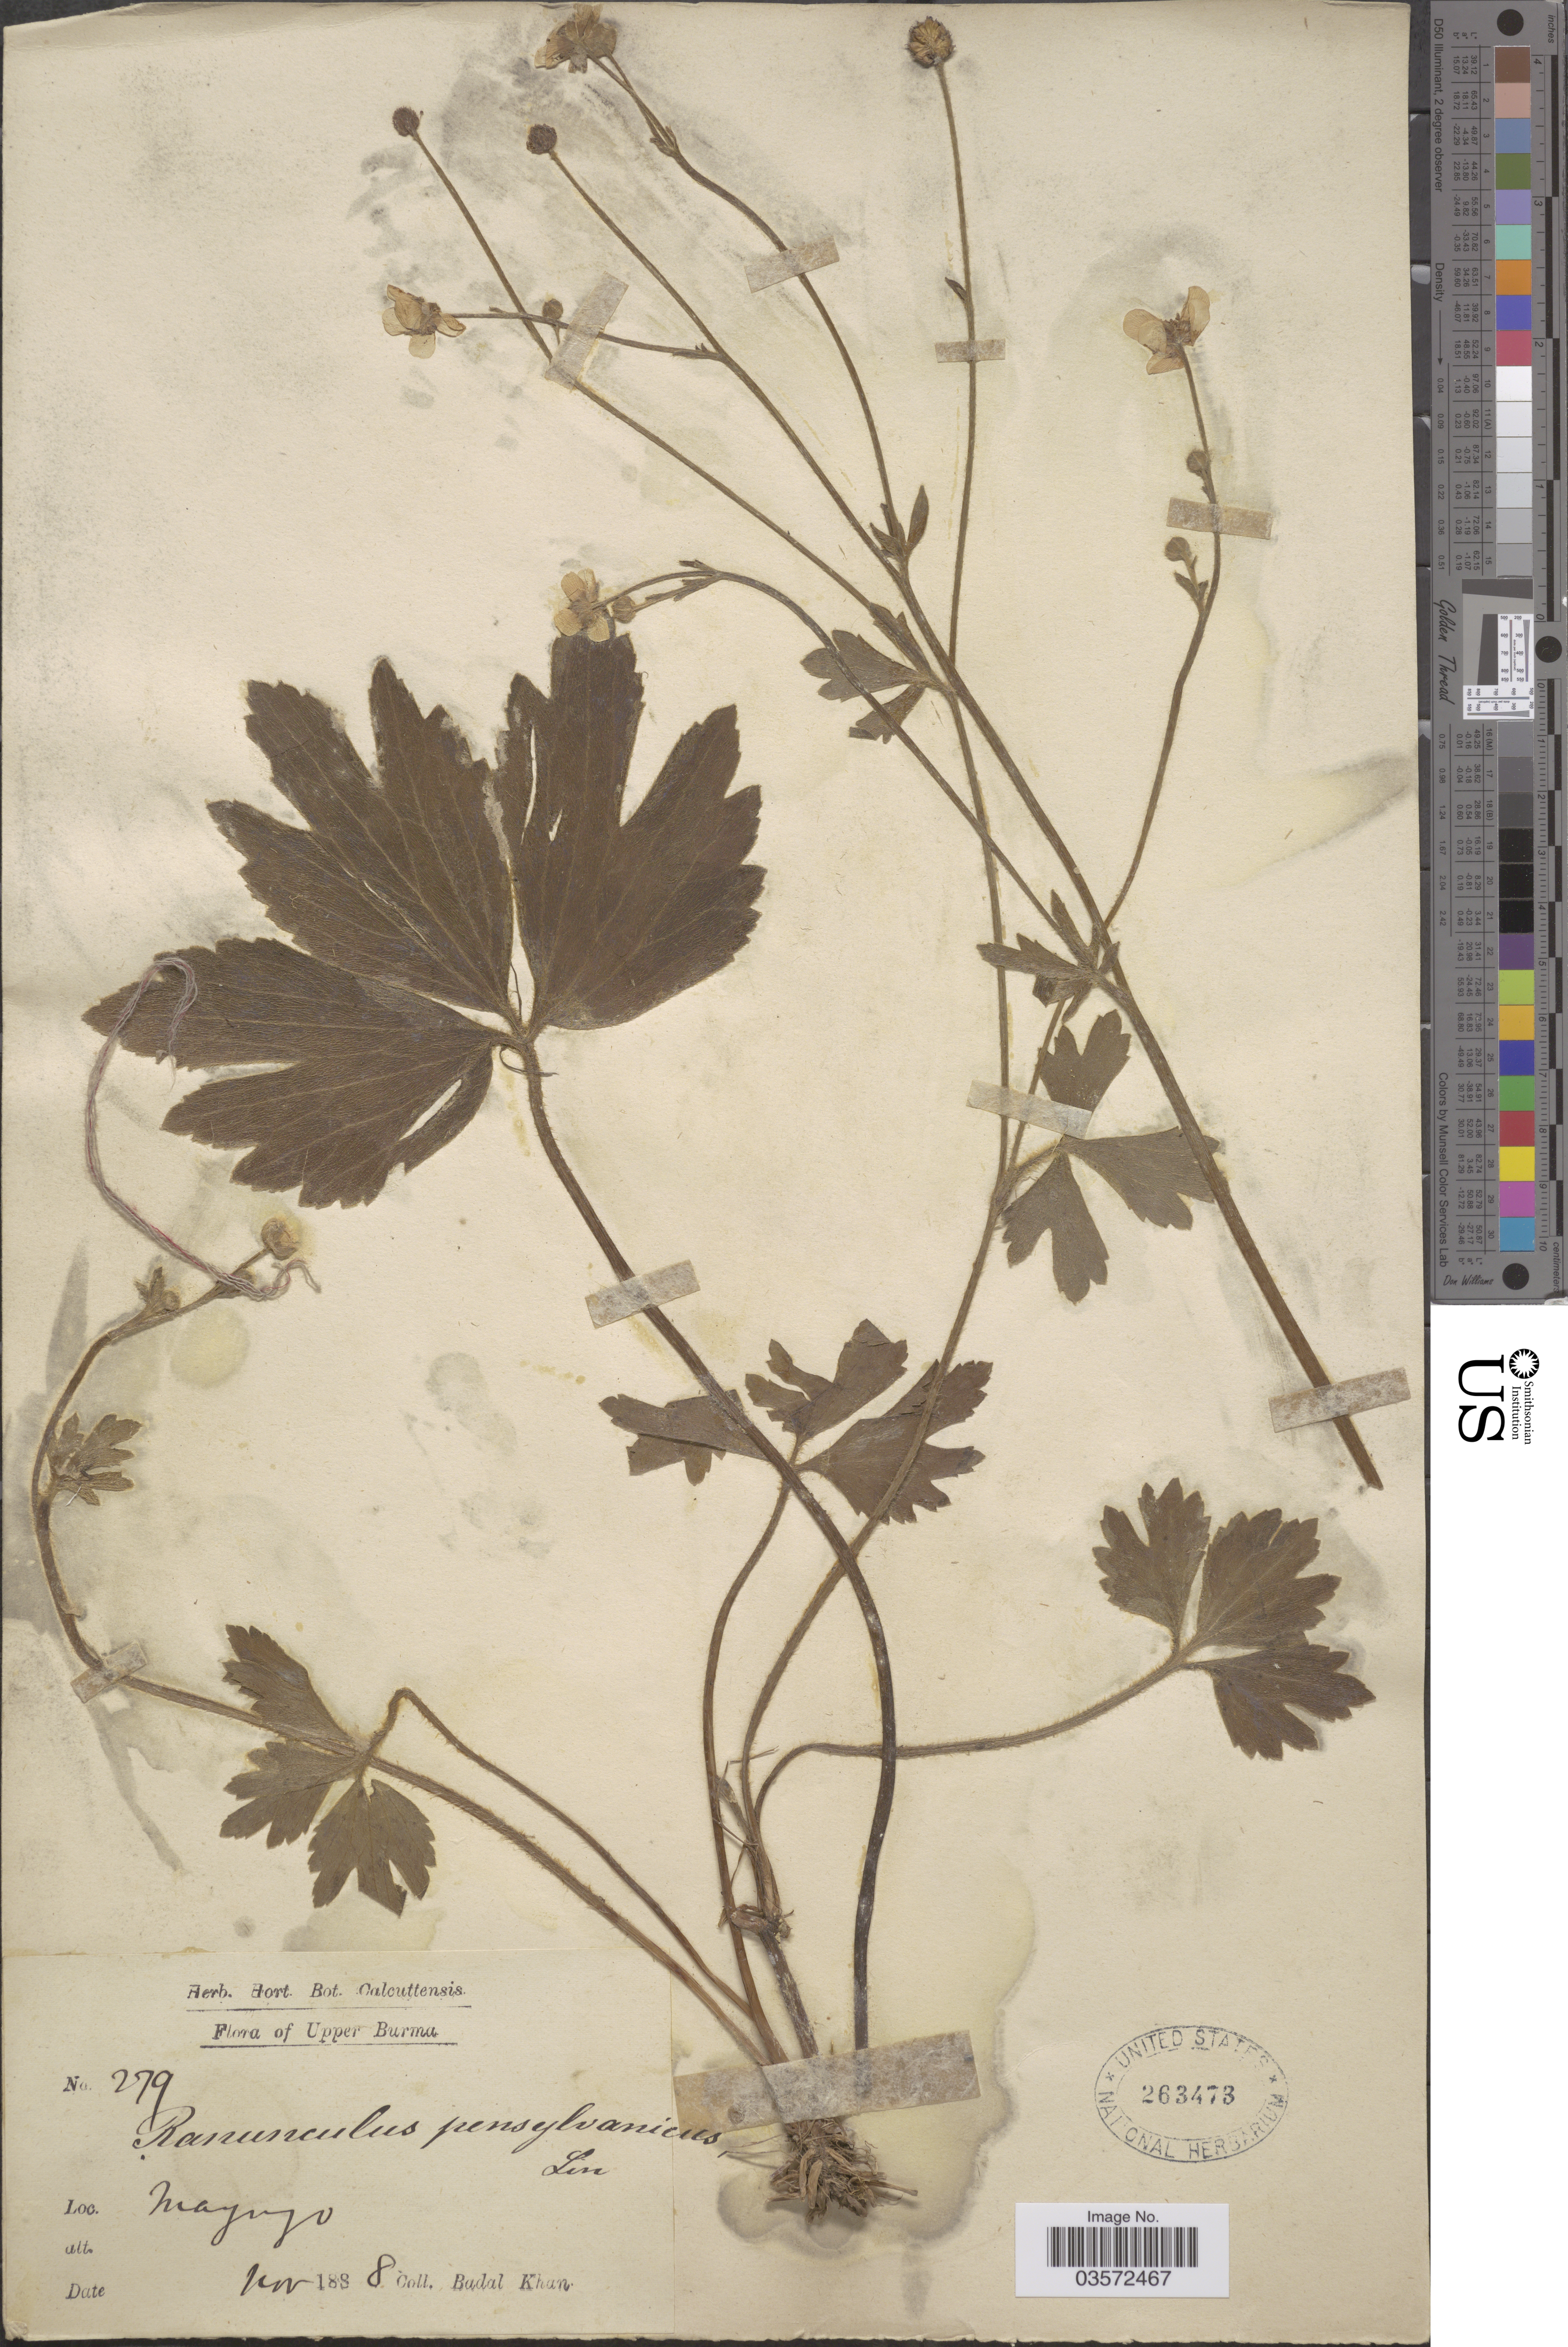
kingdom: Plantae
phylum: Tracheophyta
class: Magnoliopsida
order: Ranunculales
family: Ranunculaceae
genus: Ranunculus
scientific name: Ranunculus chinensis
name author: Bunge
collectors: B. Khan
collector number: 279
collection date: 1888-11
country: Myanmar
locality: Upper Burma. Mayugo.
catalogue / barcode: US 263473